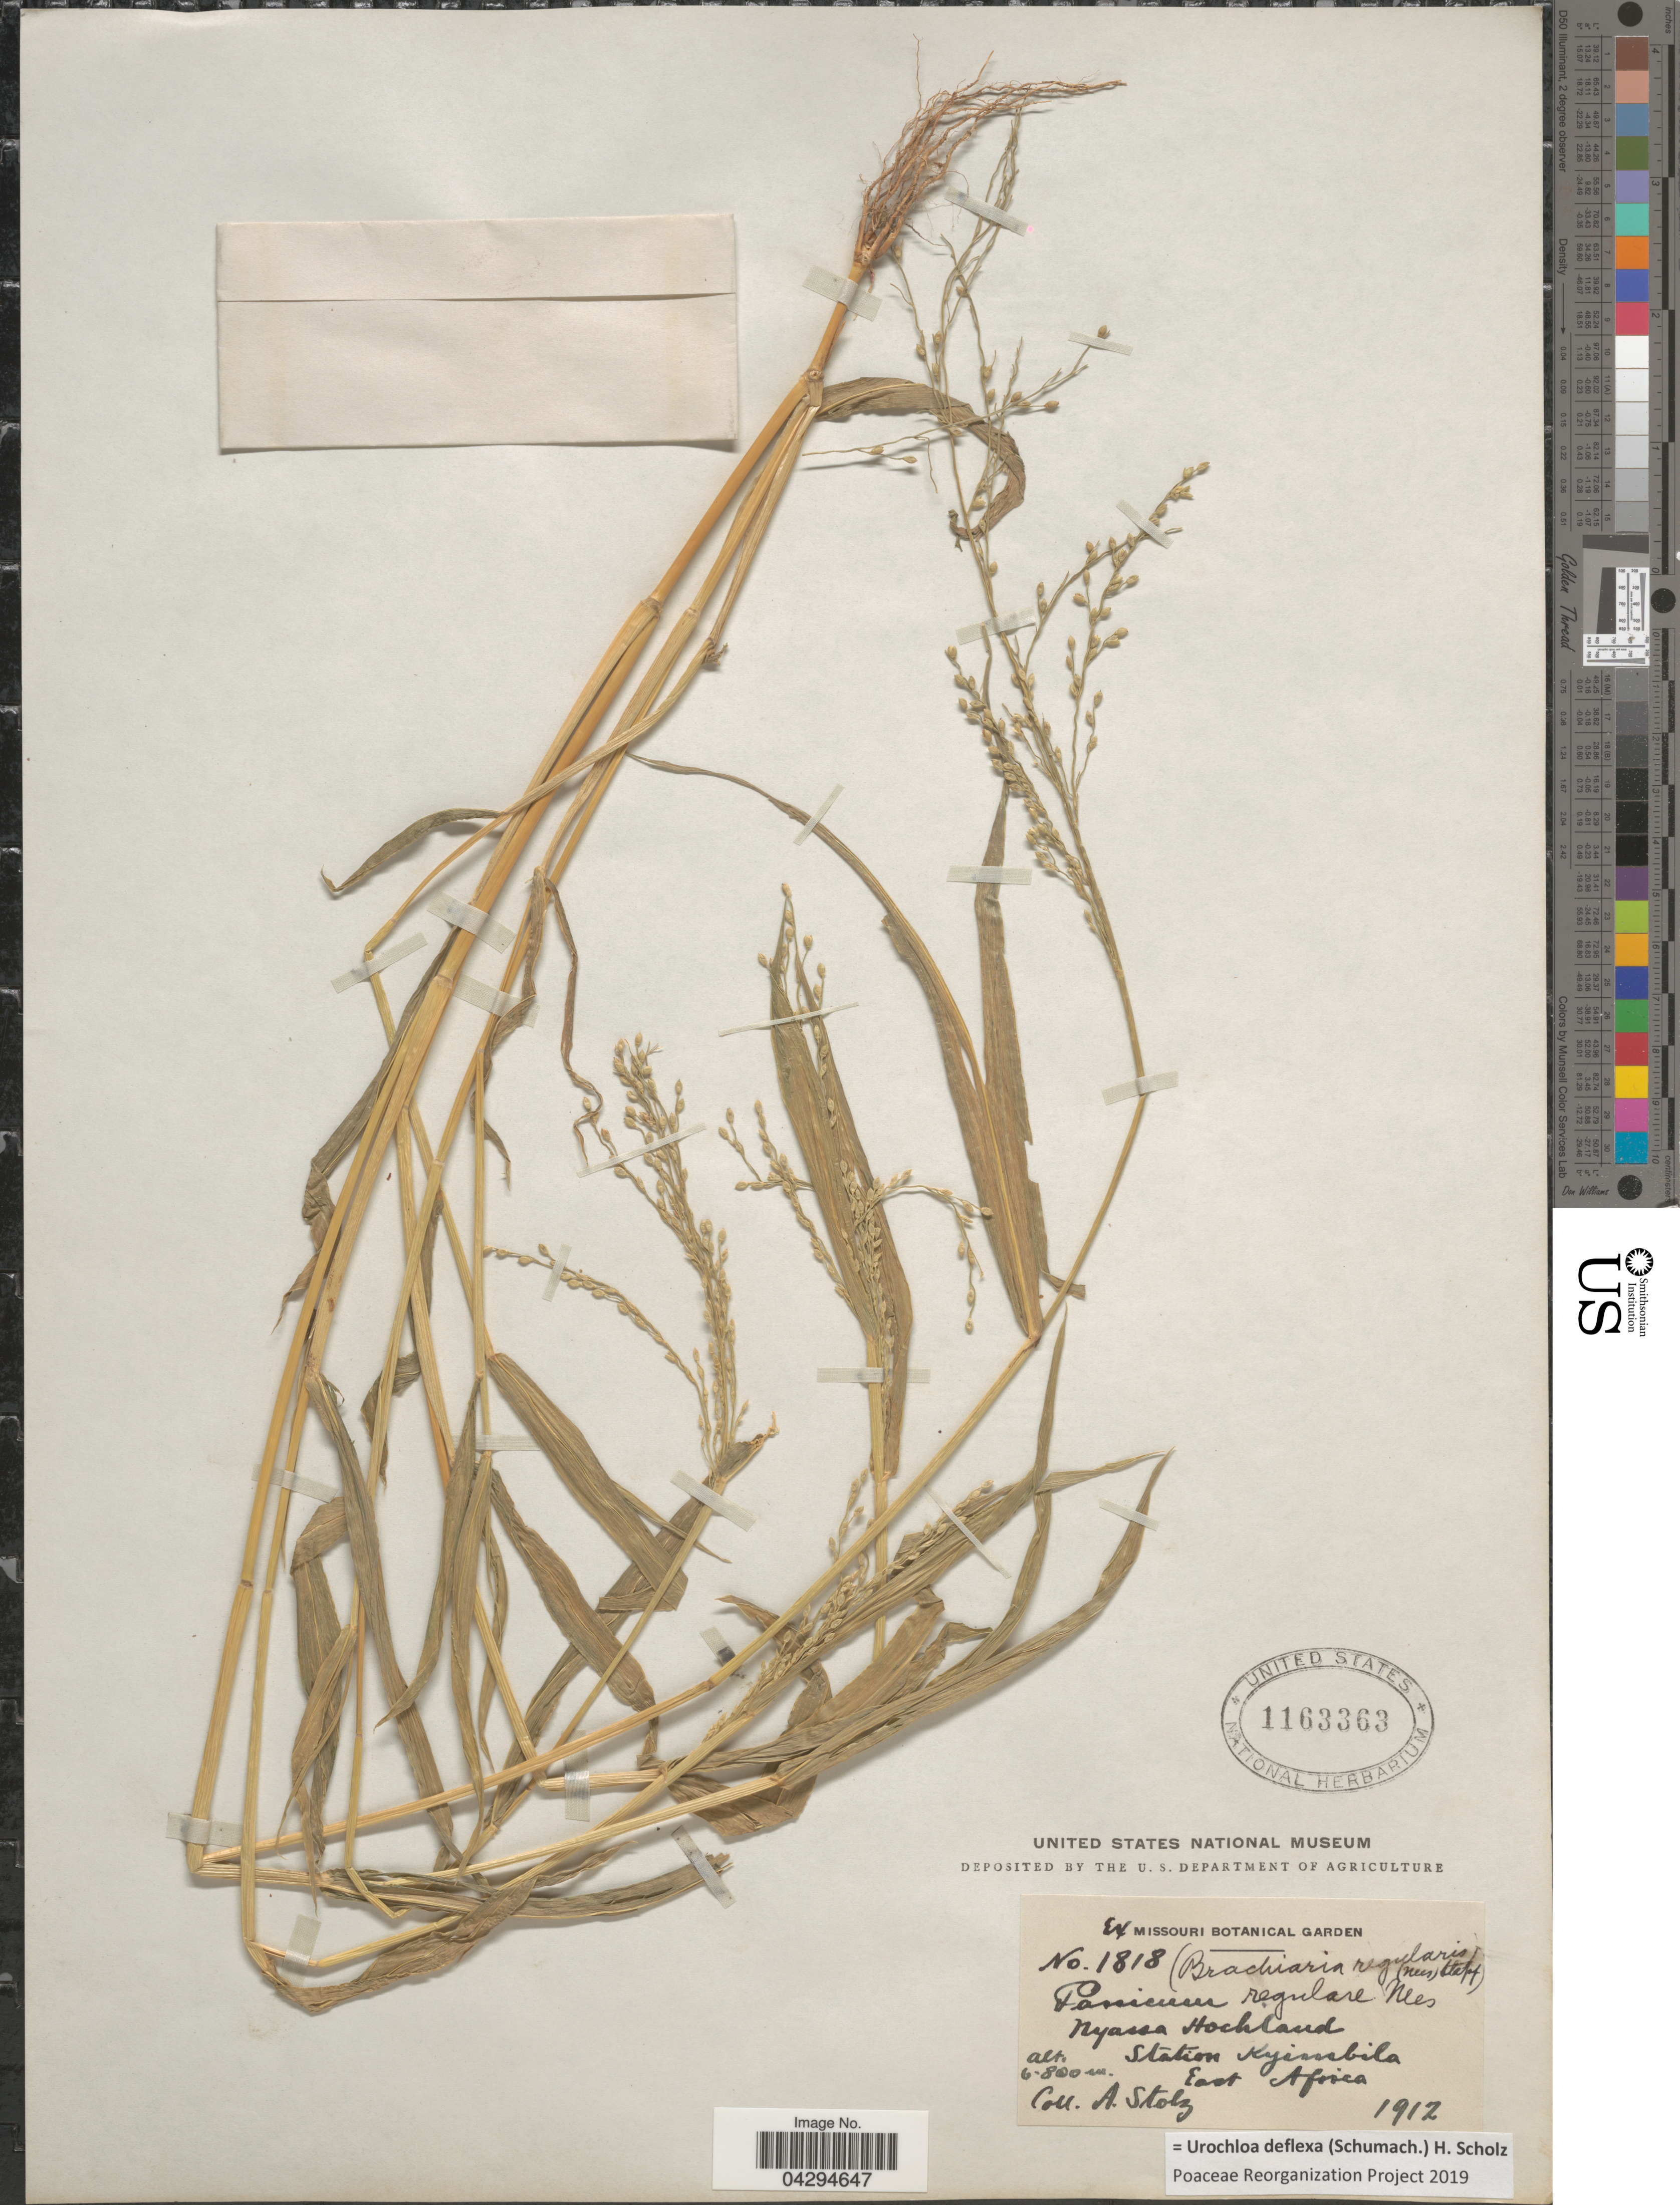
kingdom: Plantae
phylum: Tracheophyta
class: Liliopsida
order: Poales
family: Poaceae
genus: Urochloa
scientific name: Urochloa deflexa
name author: (Schumach.) H. Scholz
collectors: A. Stolz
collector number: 1818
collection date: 1912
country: Tanzania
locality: Nyassa Hochland. Station Kyimbila. East Africa.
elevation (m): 600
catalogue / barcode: US 1163363